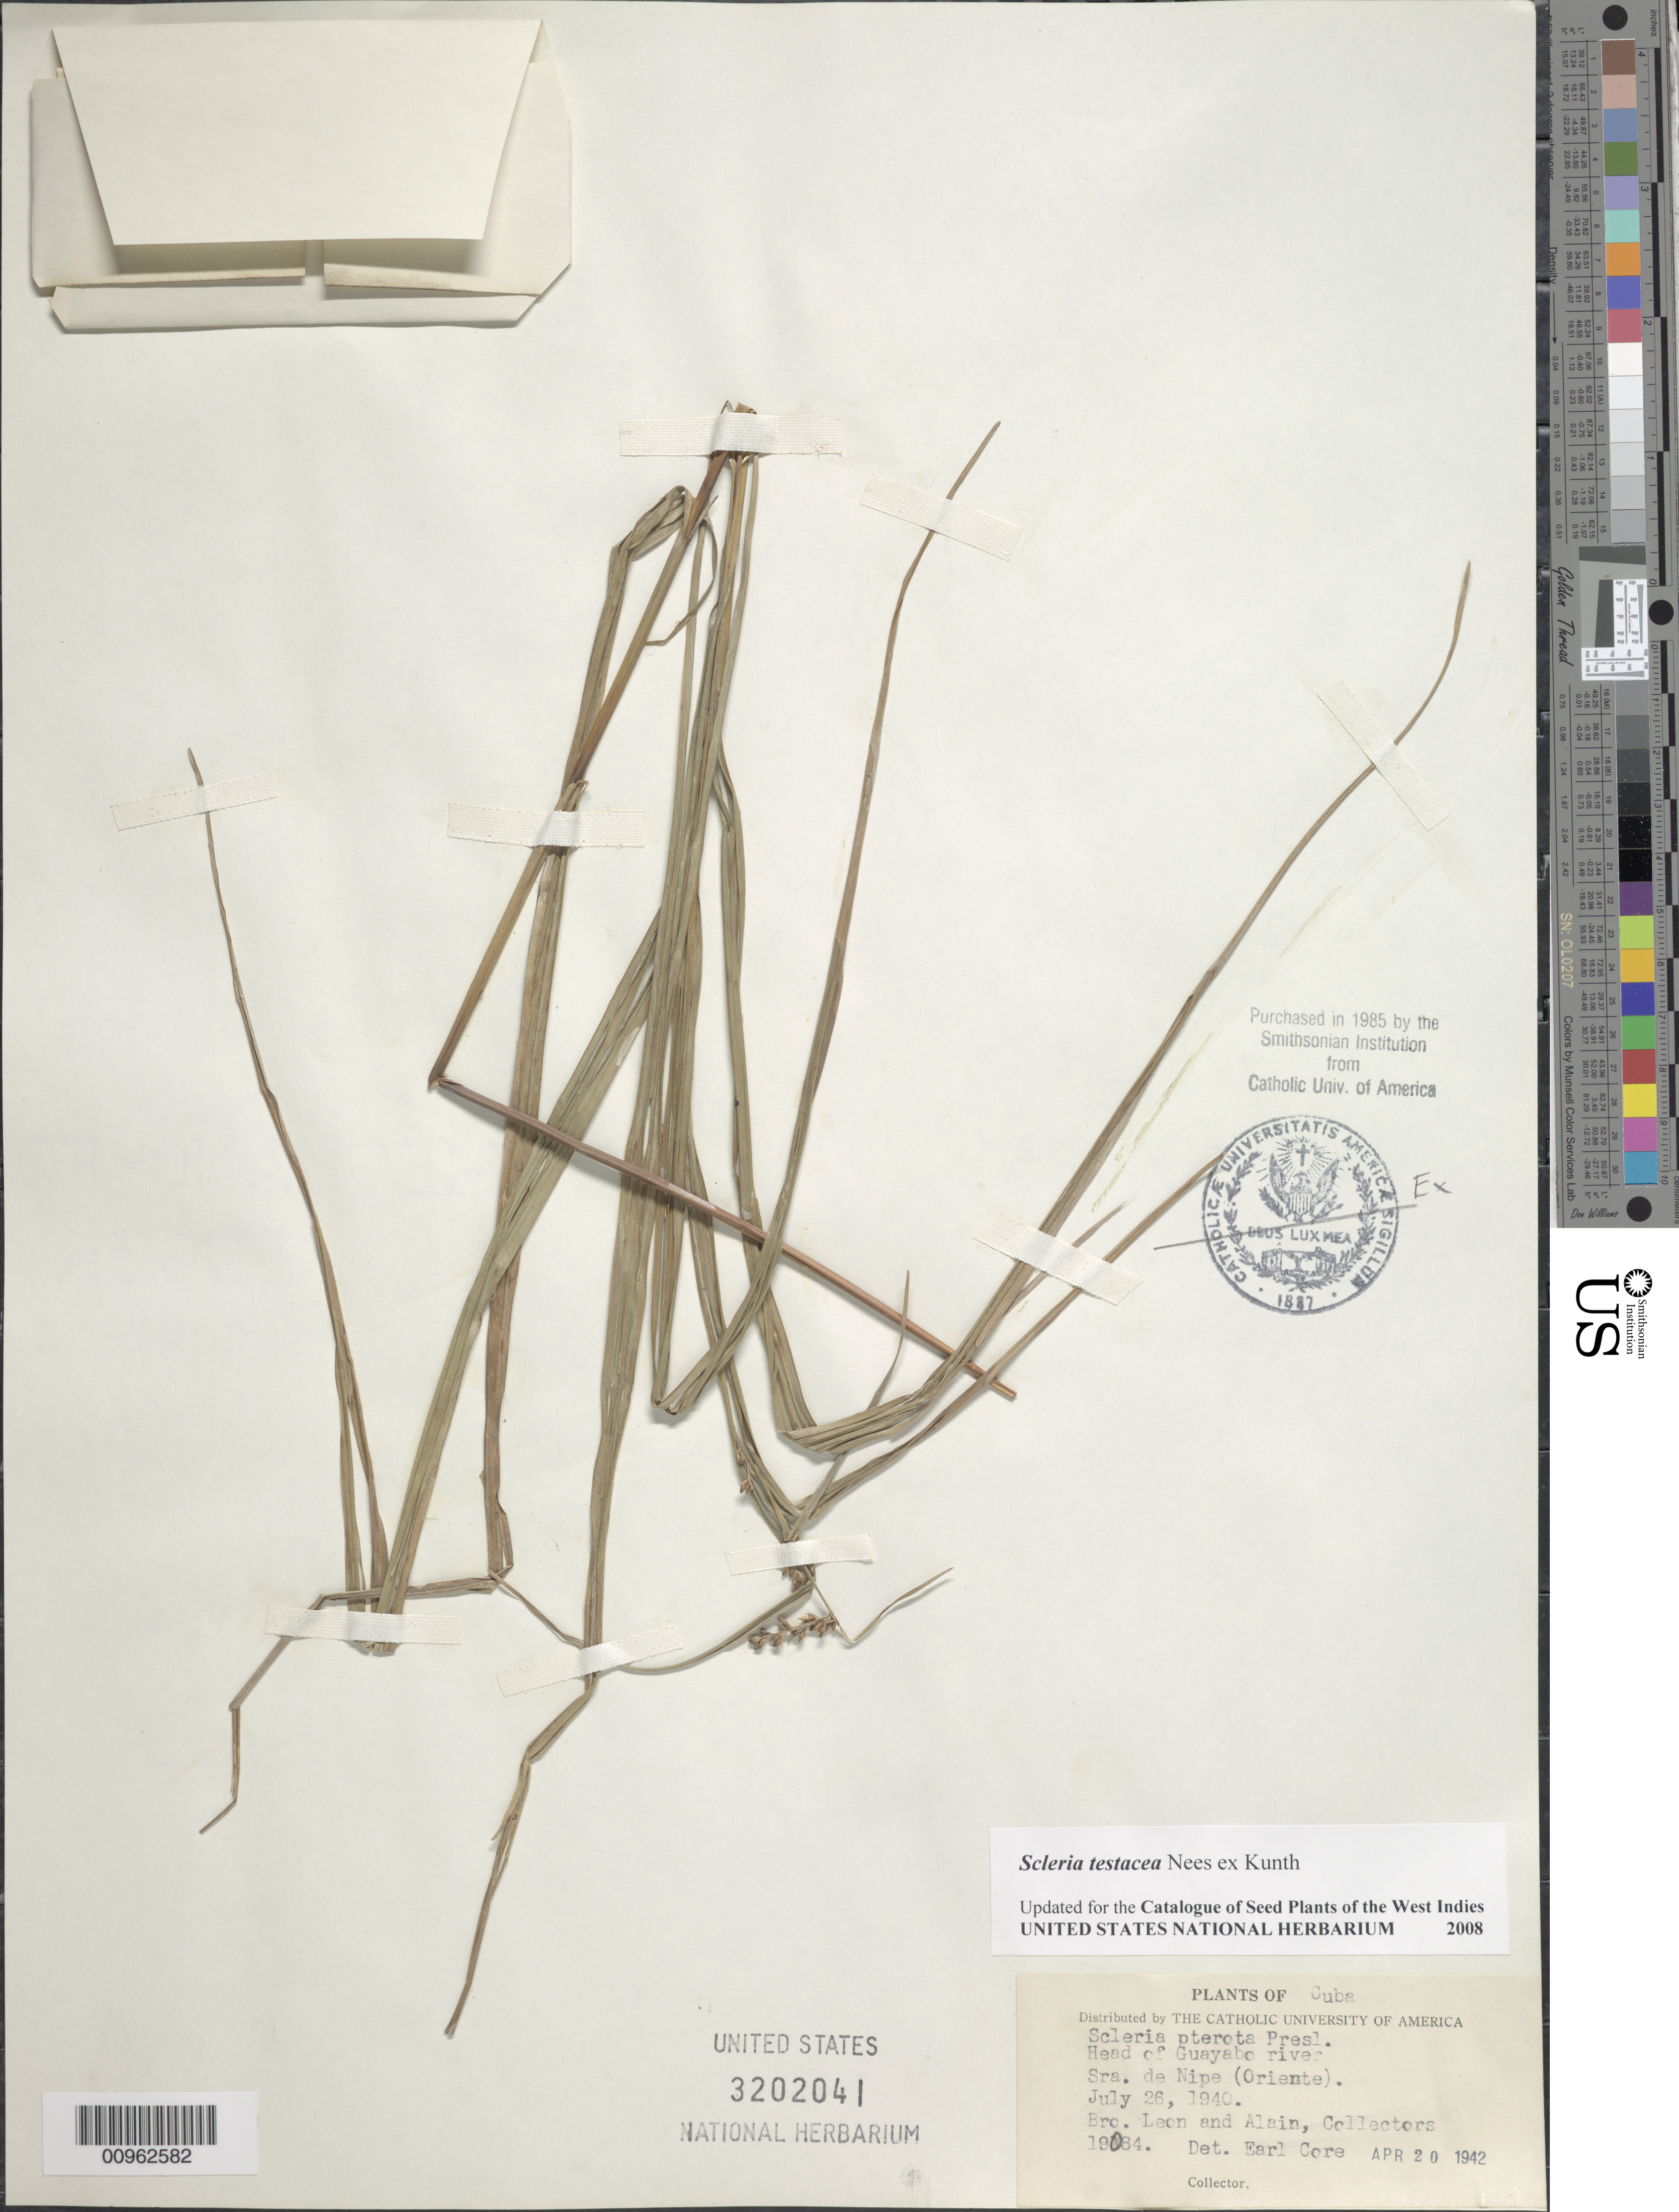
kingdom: Plantae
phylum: Tracheophyta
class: Liliopsida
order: Poales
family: Cyperaceae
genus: Scleria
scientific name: Scleria testacea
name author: Nees ex Kunth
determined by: Strong, M. T., (US), Smithsonian Institution - National Museum of Natural History (UNITED STATES)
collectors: Bro. León & A. H. Liogier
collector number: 19084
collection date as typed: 26 Jul 1940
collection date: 1940-07-26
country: Cuba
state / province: Holguín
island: Cuba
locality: Head of Guayabo River, Sierra de Nipe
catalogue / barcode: US 3202041